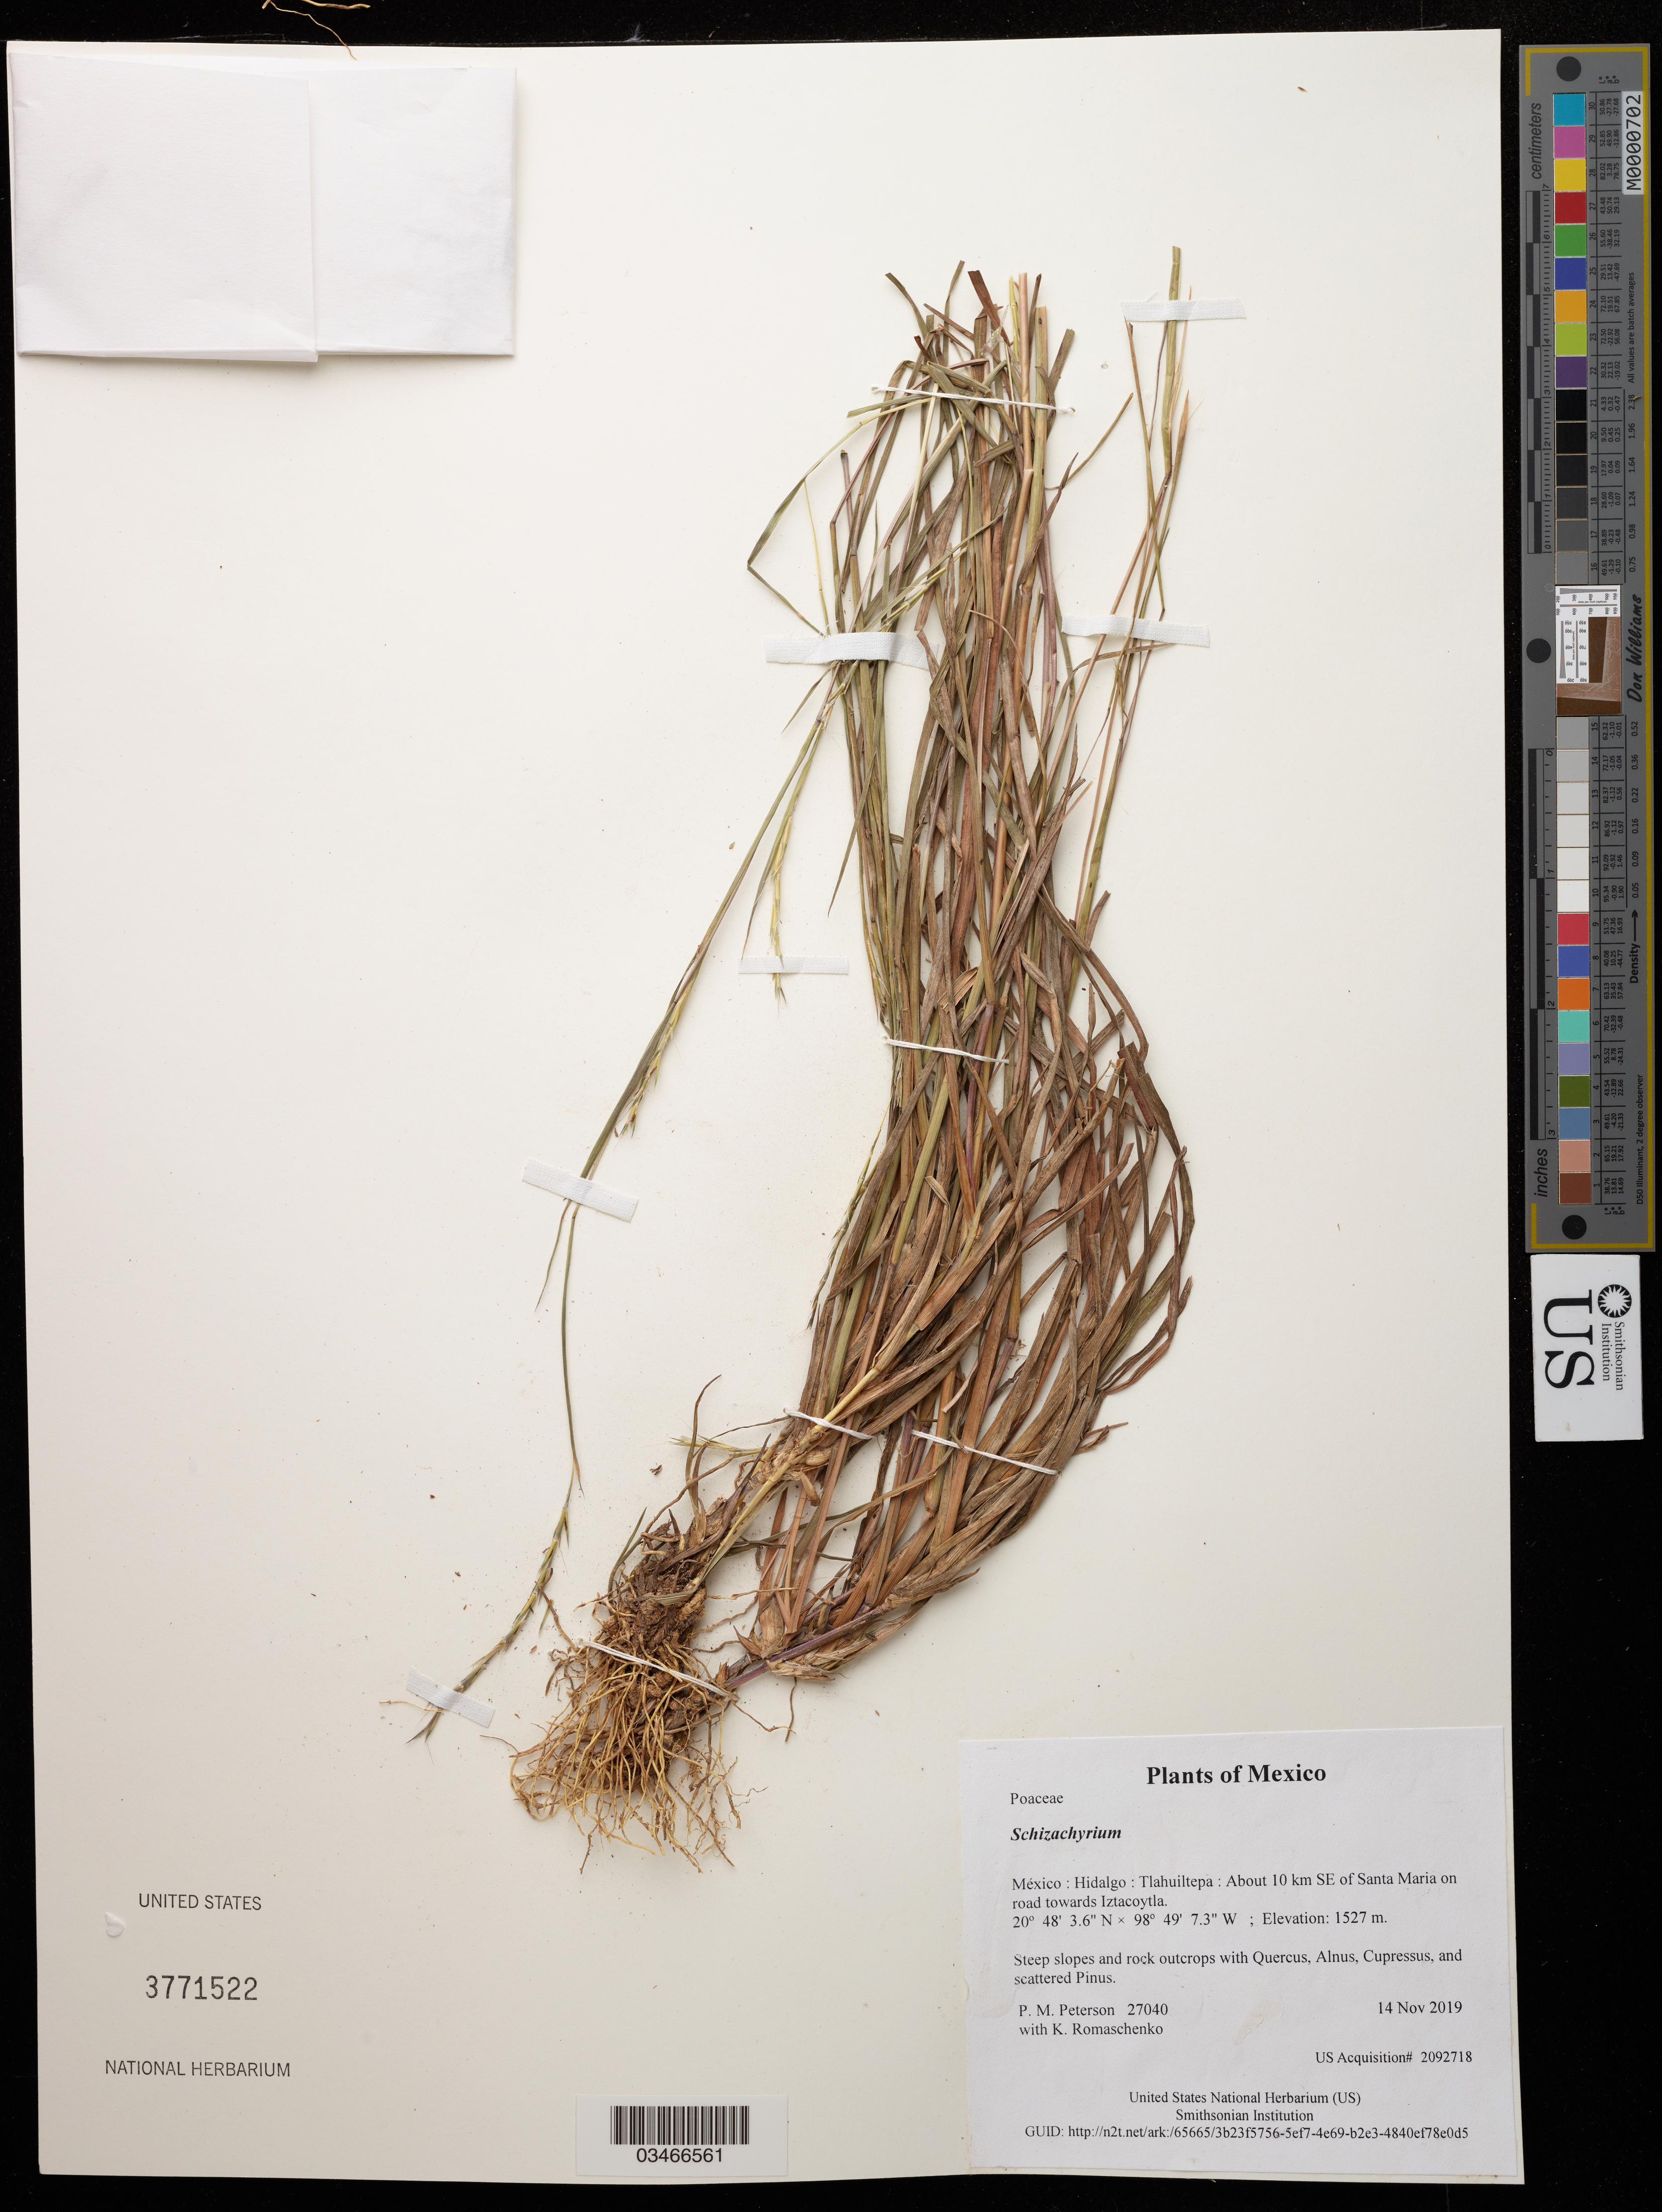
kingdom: Plantae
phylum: Tracheophyta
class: Liliopsida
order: Poales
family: Poaceae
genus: Schizachyrium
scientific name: Schizachyrium sp.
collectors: P. M. Peterson & K. Romaschenko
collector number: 27040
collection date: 2019-11-14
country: México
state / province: Hidalgo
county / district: Tlahuiltepa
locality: About 10 km SE of Santa Maria on road towards Iztacoytla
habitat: Steep slopes and rock outcrops with Quercus, Alnus, Cupressus, and scattered Pinus.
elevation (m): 1527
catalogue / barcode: US 3771522